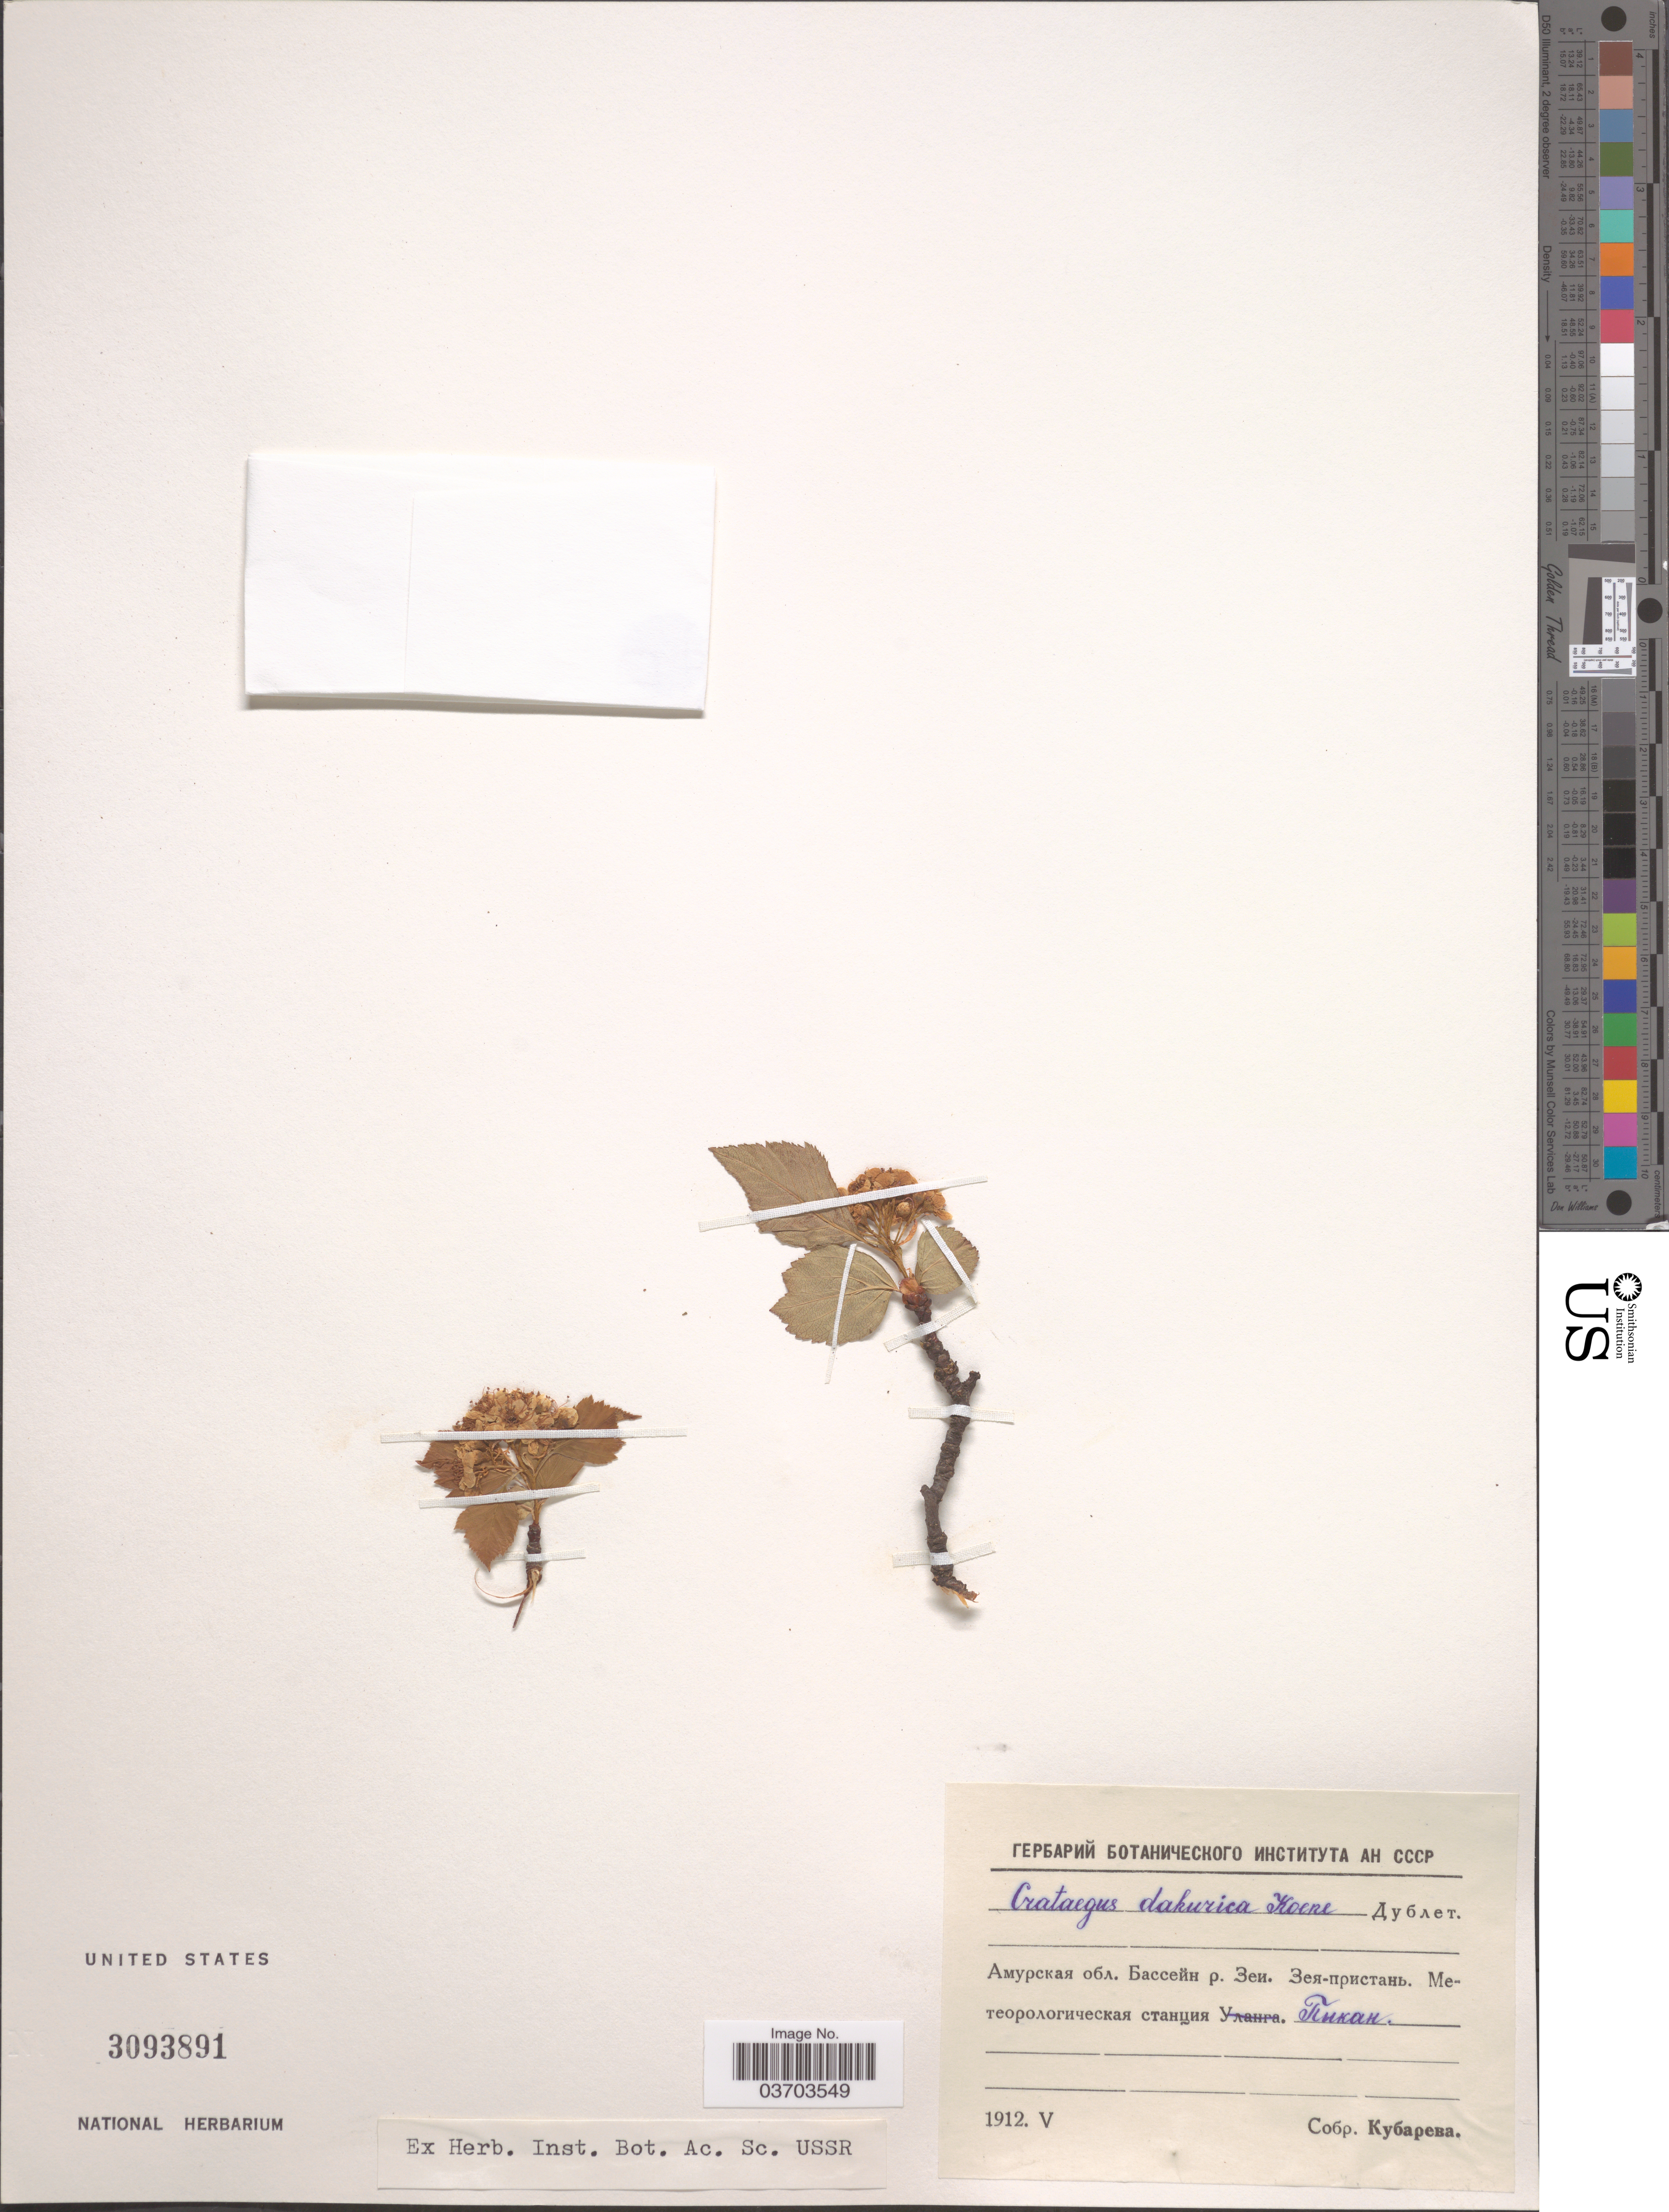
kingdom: Plantae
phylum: Tracheophyta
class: Magnoliopsida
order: Rosales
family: Rosaceae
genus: Crataegus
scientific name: Crataegus dahurica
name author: Koehne ex C.K. Schneid.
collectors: Kubareva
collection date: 1912-05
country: Russian Federation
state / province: Amur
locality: Basin of River Zaya, Meteostation Pikan, .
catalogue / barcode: US 3093891